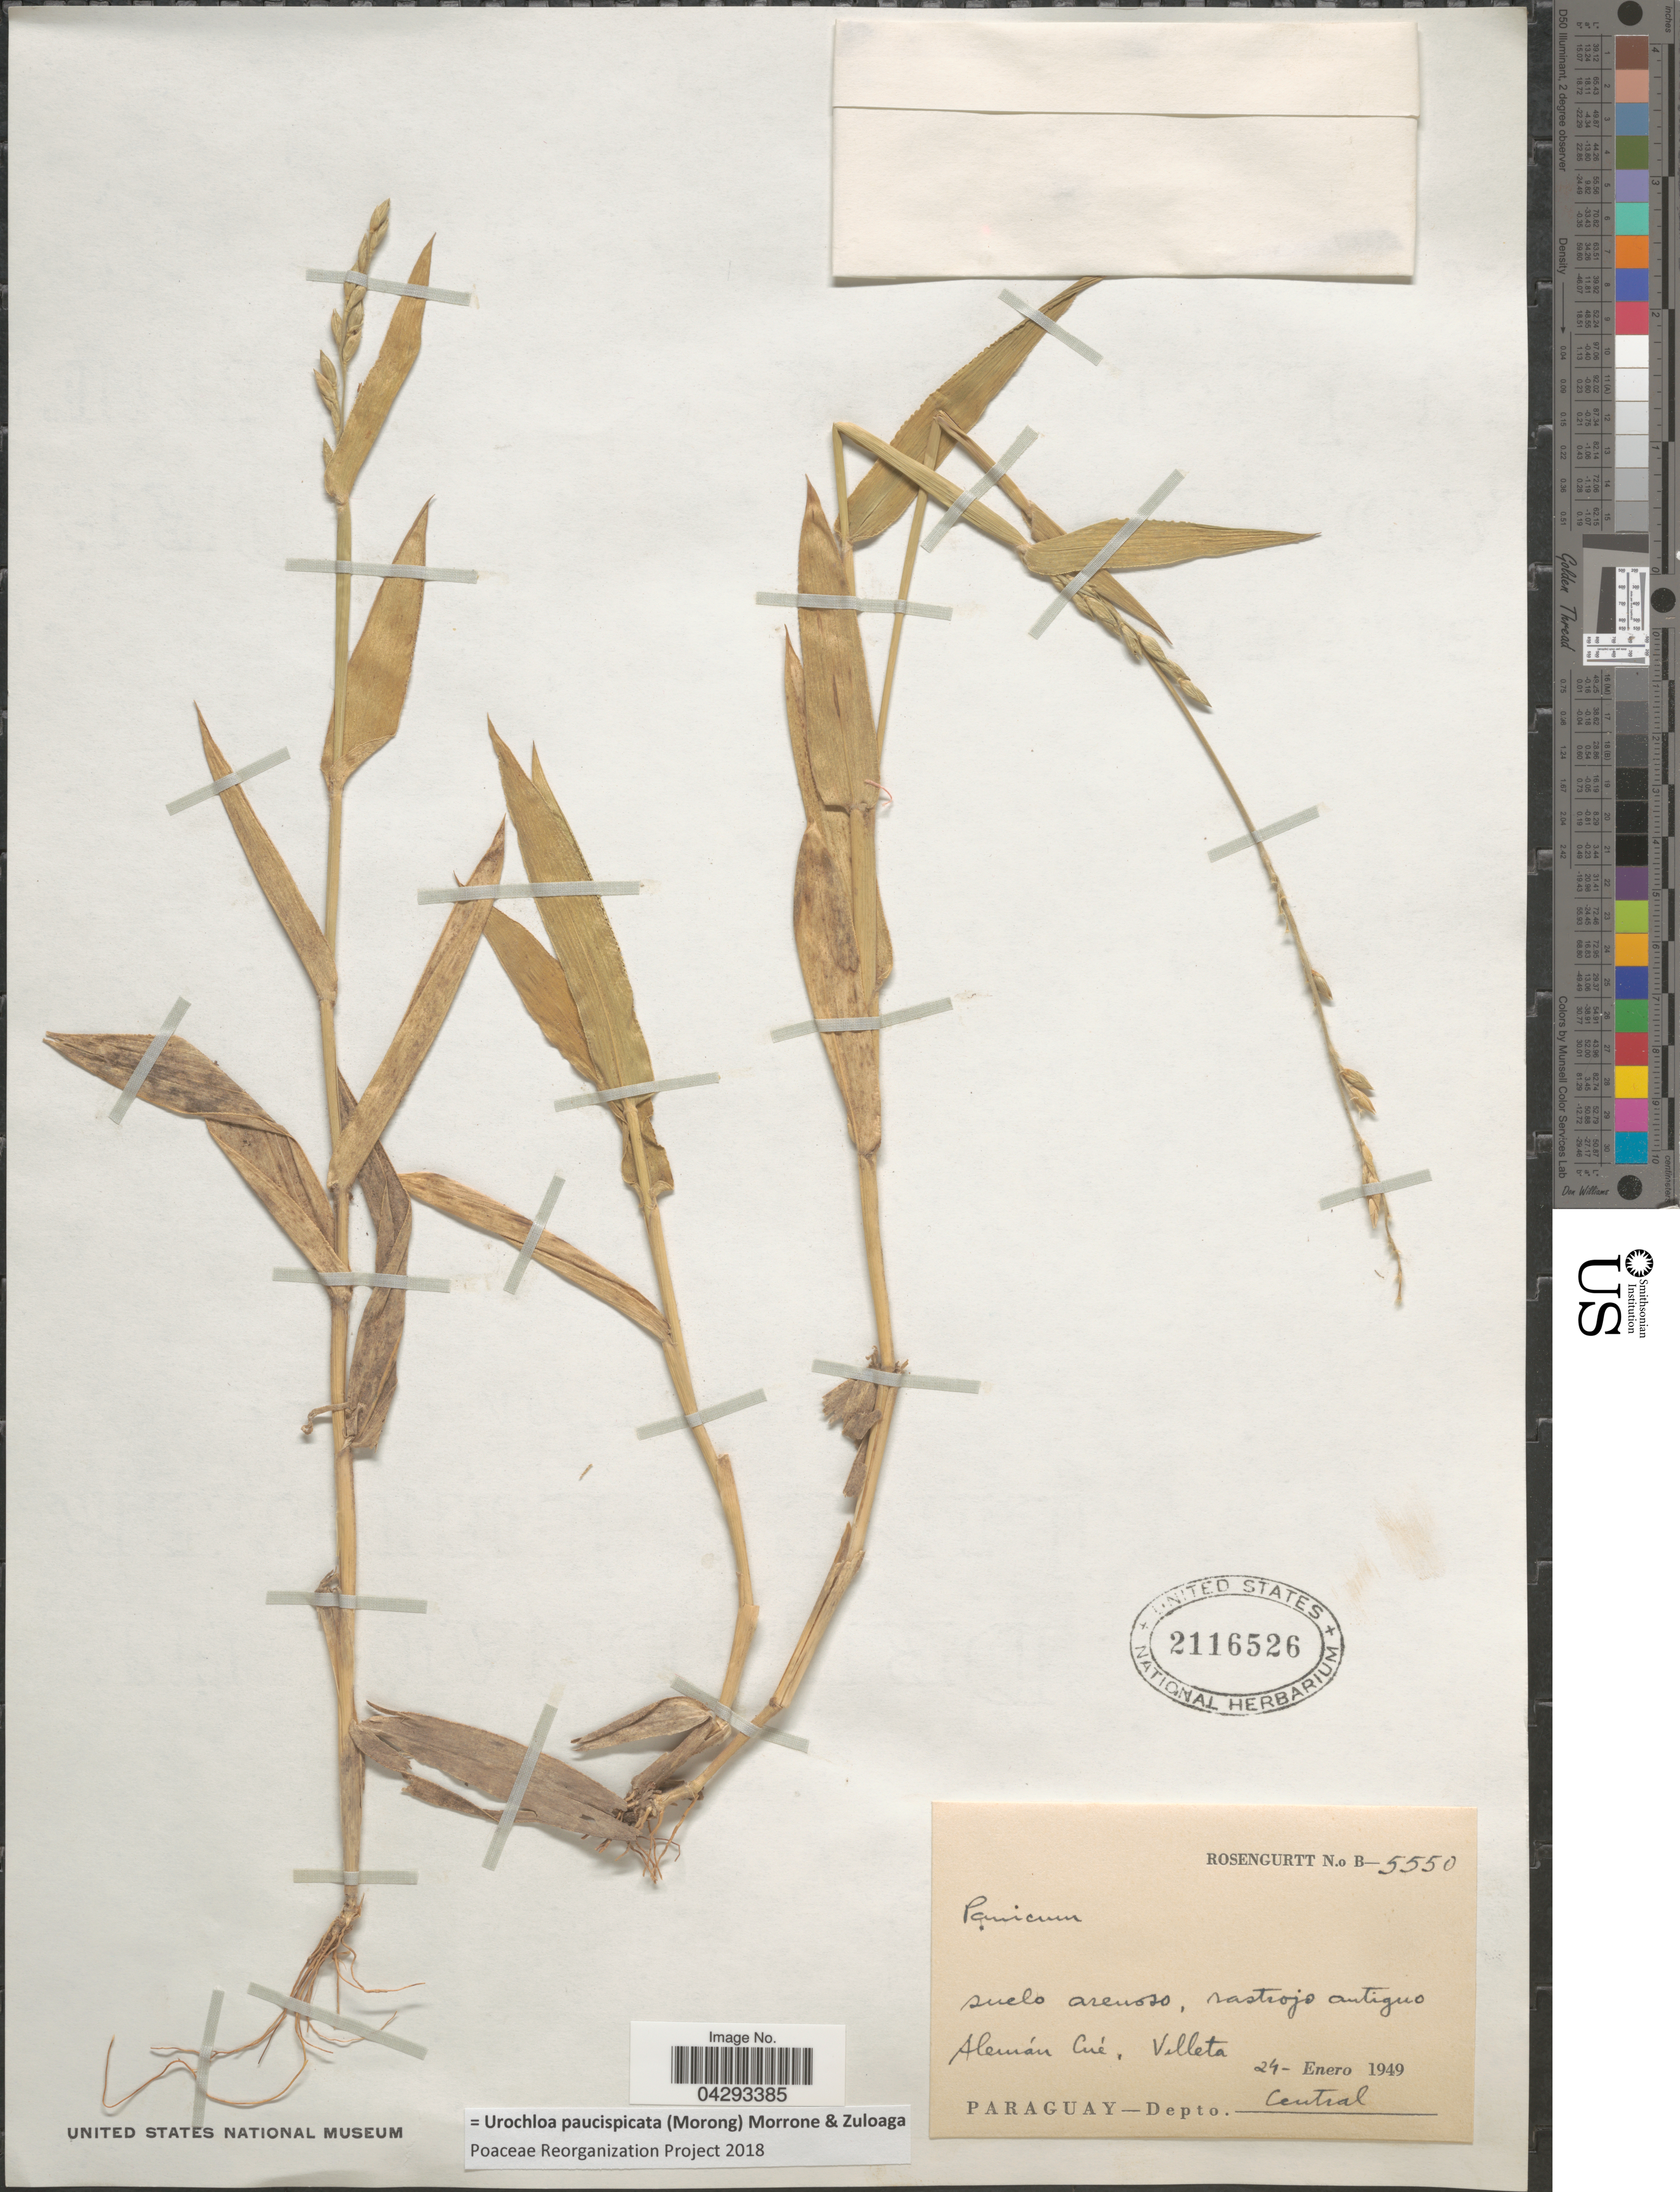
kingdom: Plantae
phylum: Tracheophyta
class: Liliopsida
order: Poales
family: Poaceae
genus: Urochloa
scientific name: Urochloa paucispicata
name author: (Morong) Morrone & Zuloaga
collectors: Rosengurtt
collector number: B-550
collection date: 1949-01-24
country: Paraguay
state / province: Central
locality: Suelo arenoso, rastrojo antiquo Alemám Cué. Depto. Central.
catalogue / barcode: US 2116526